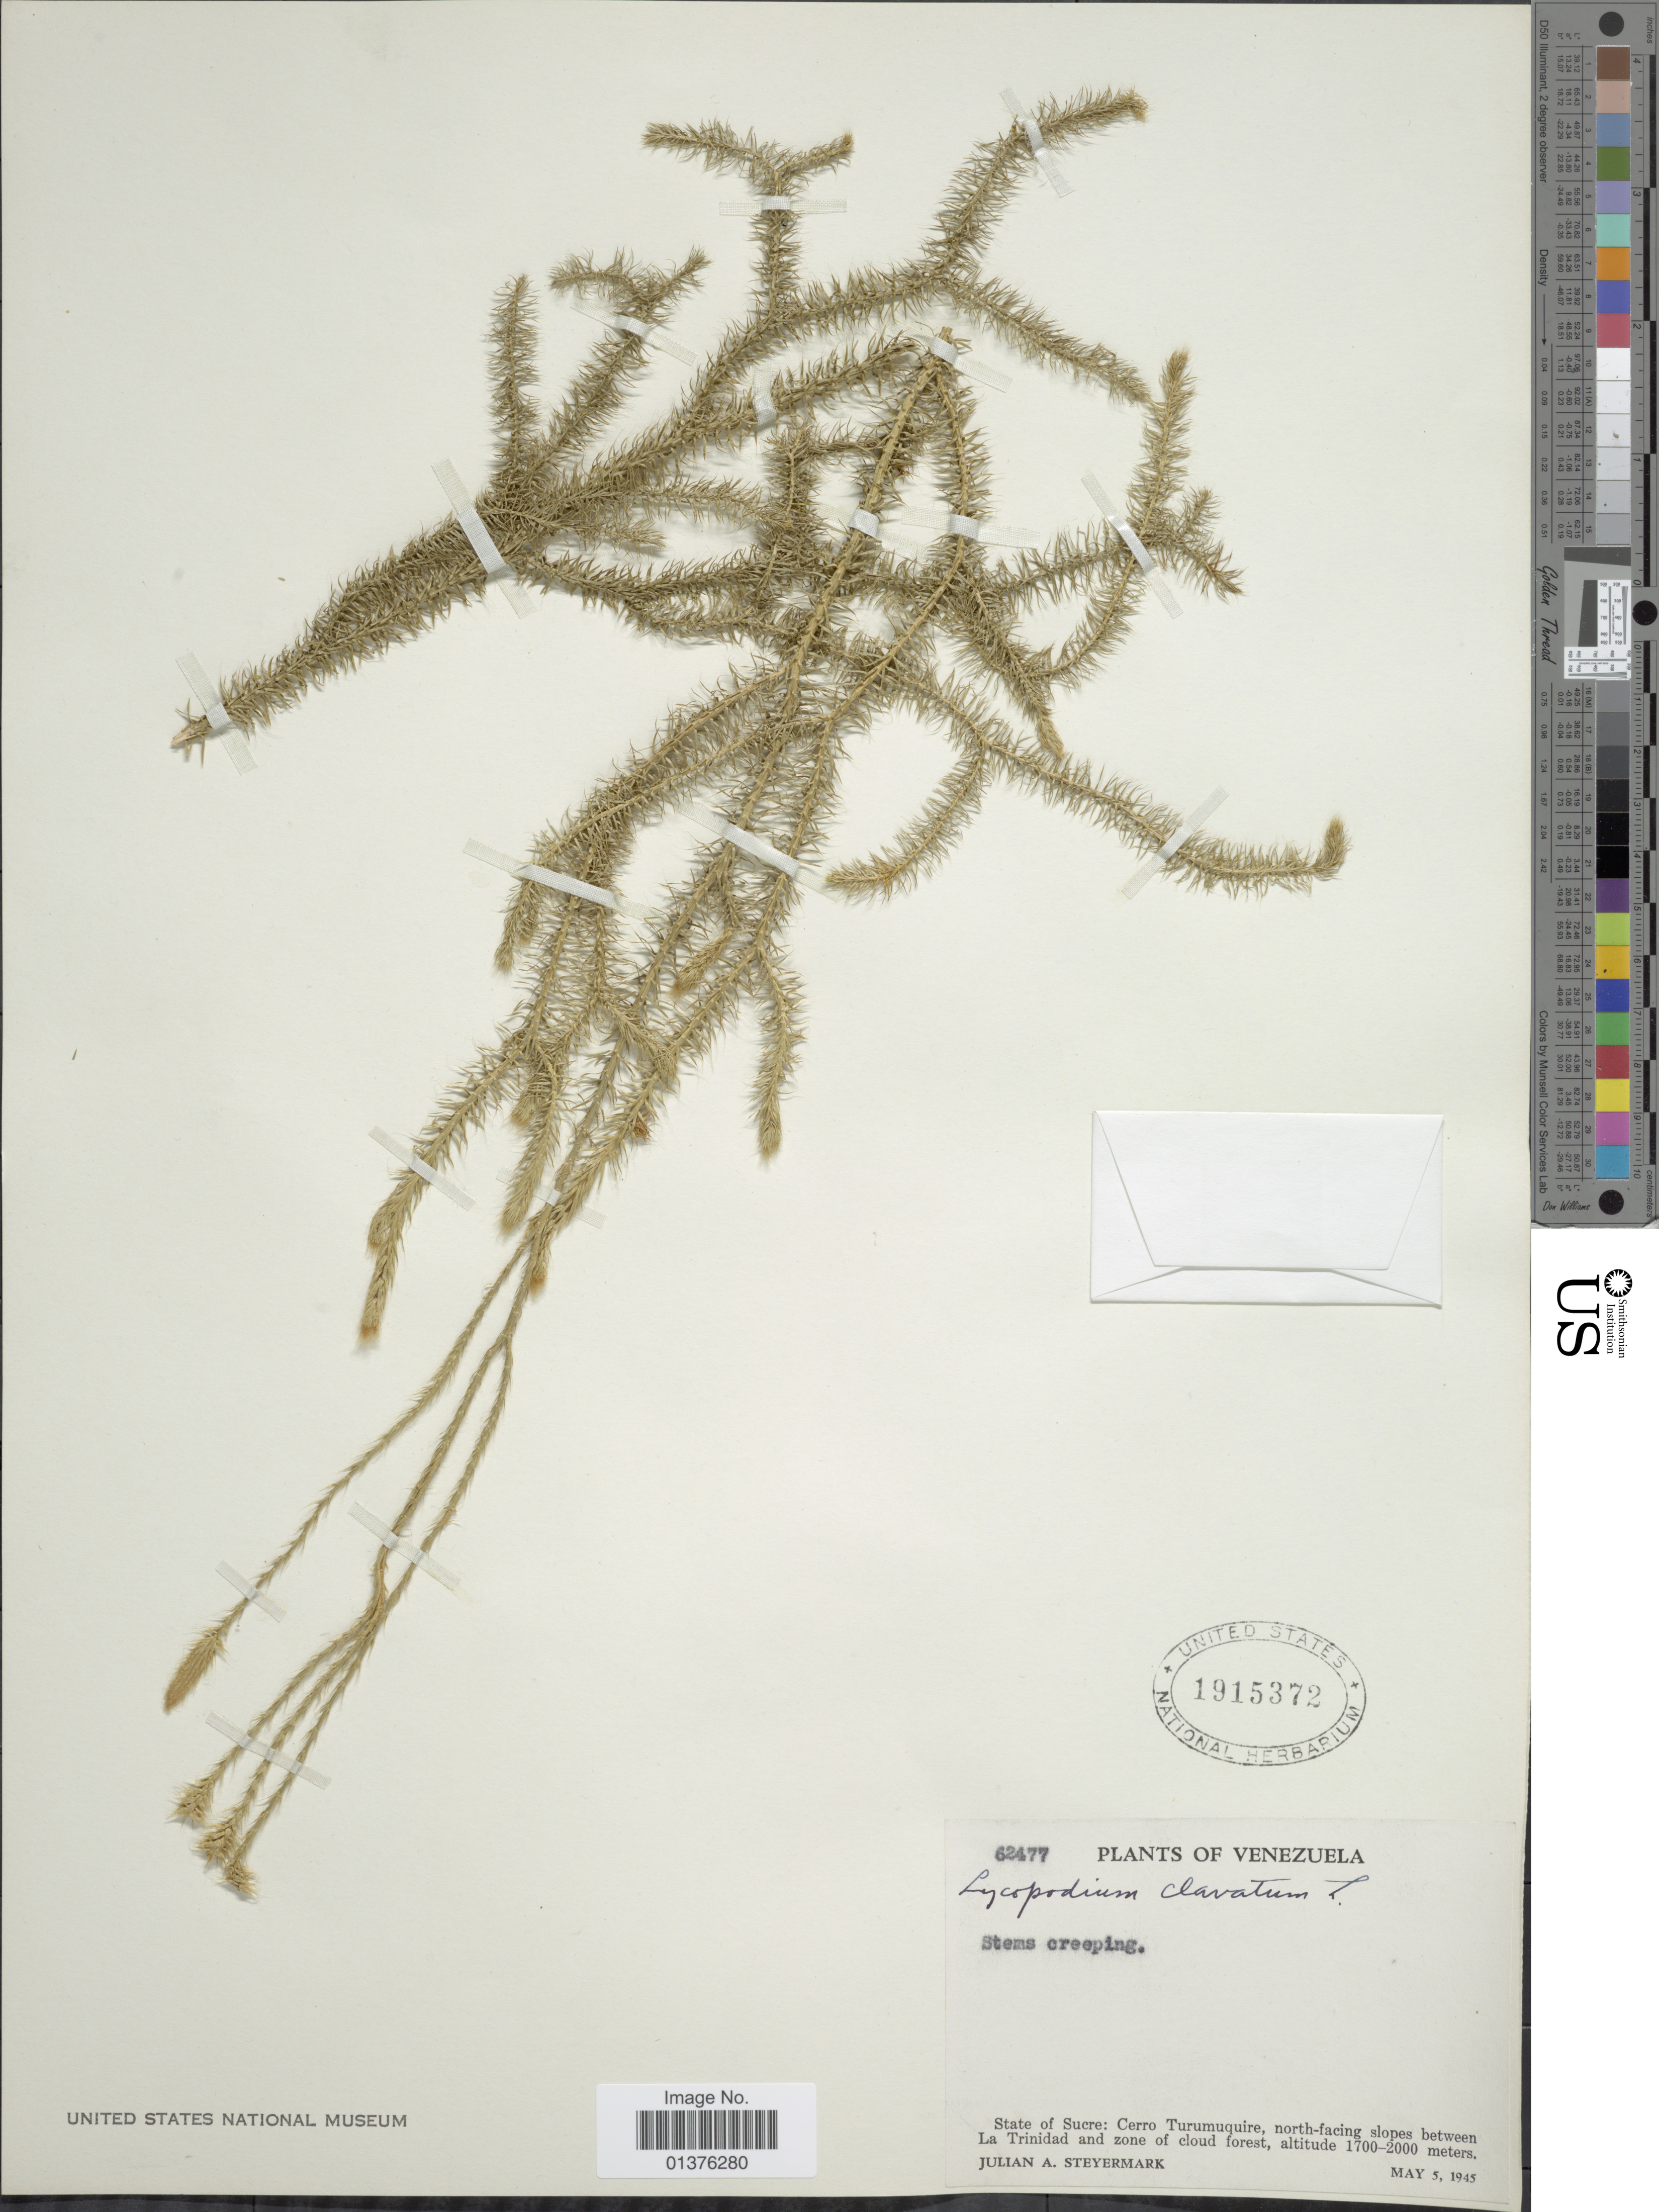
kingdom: Plantae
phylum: Tracheophyta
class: Lycopodiopsida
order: Lycopodiales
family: Lycopodiaceae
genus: Lycopodium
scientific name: Lycopodium clavatum subsp. clavatum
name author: L.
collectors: J. Steyermark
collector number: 62477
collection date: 1945-05-05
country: Venezuela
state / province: Sucre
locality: State of Sucre: Cerro Turumuquire, north-facing slopes between La Trinidad and zone of cloud forest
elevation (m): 1700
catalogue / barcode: US 1915372